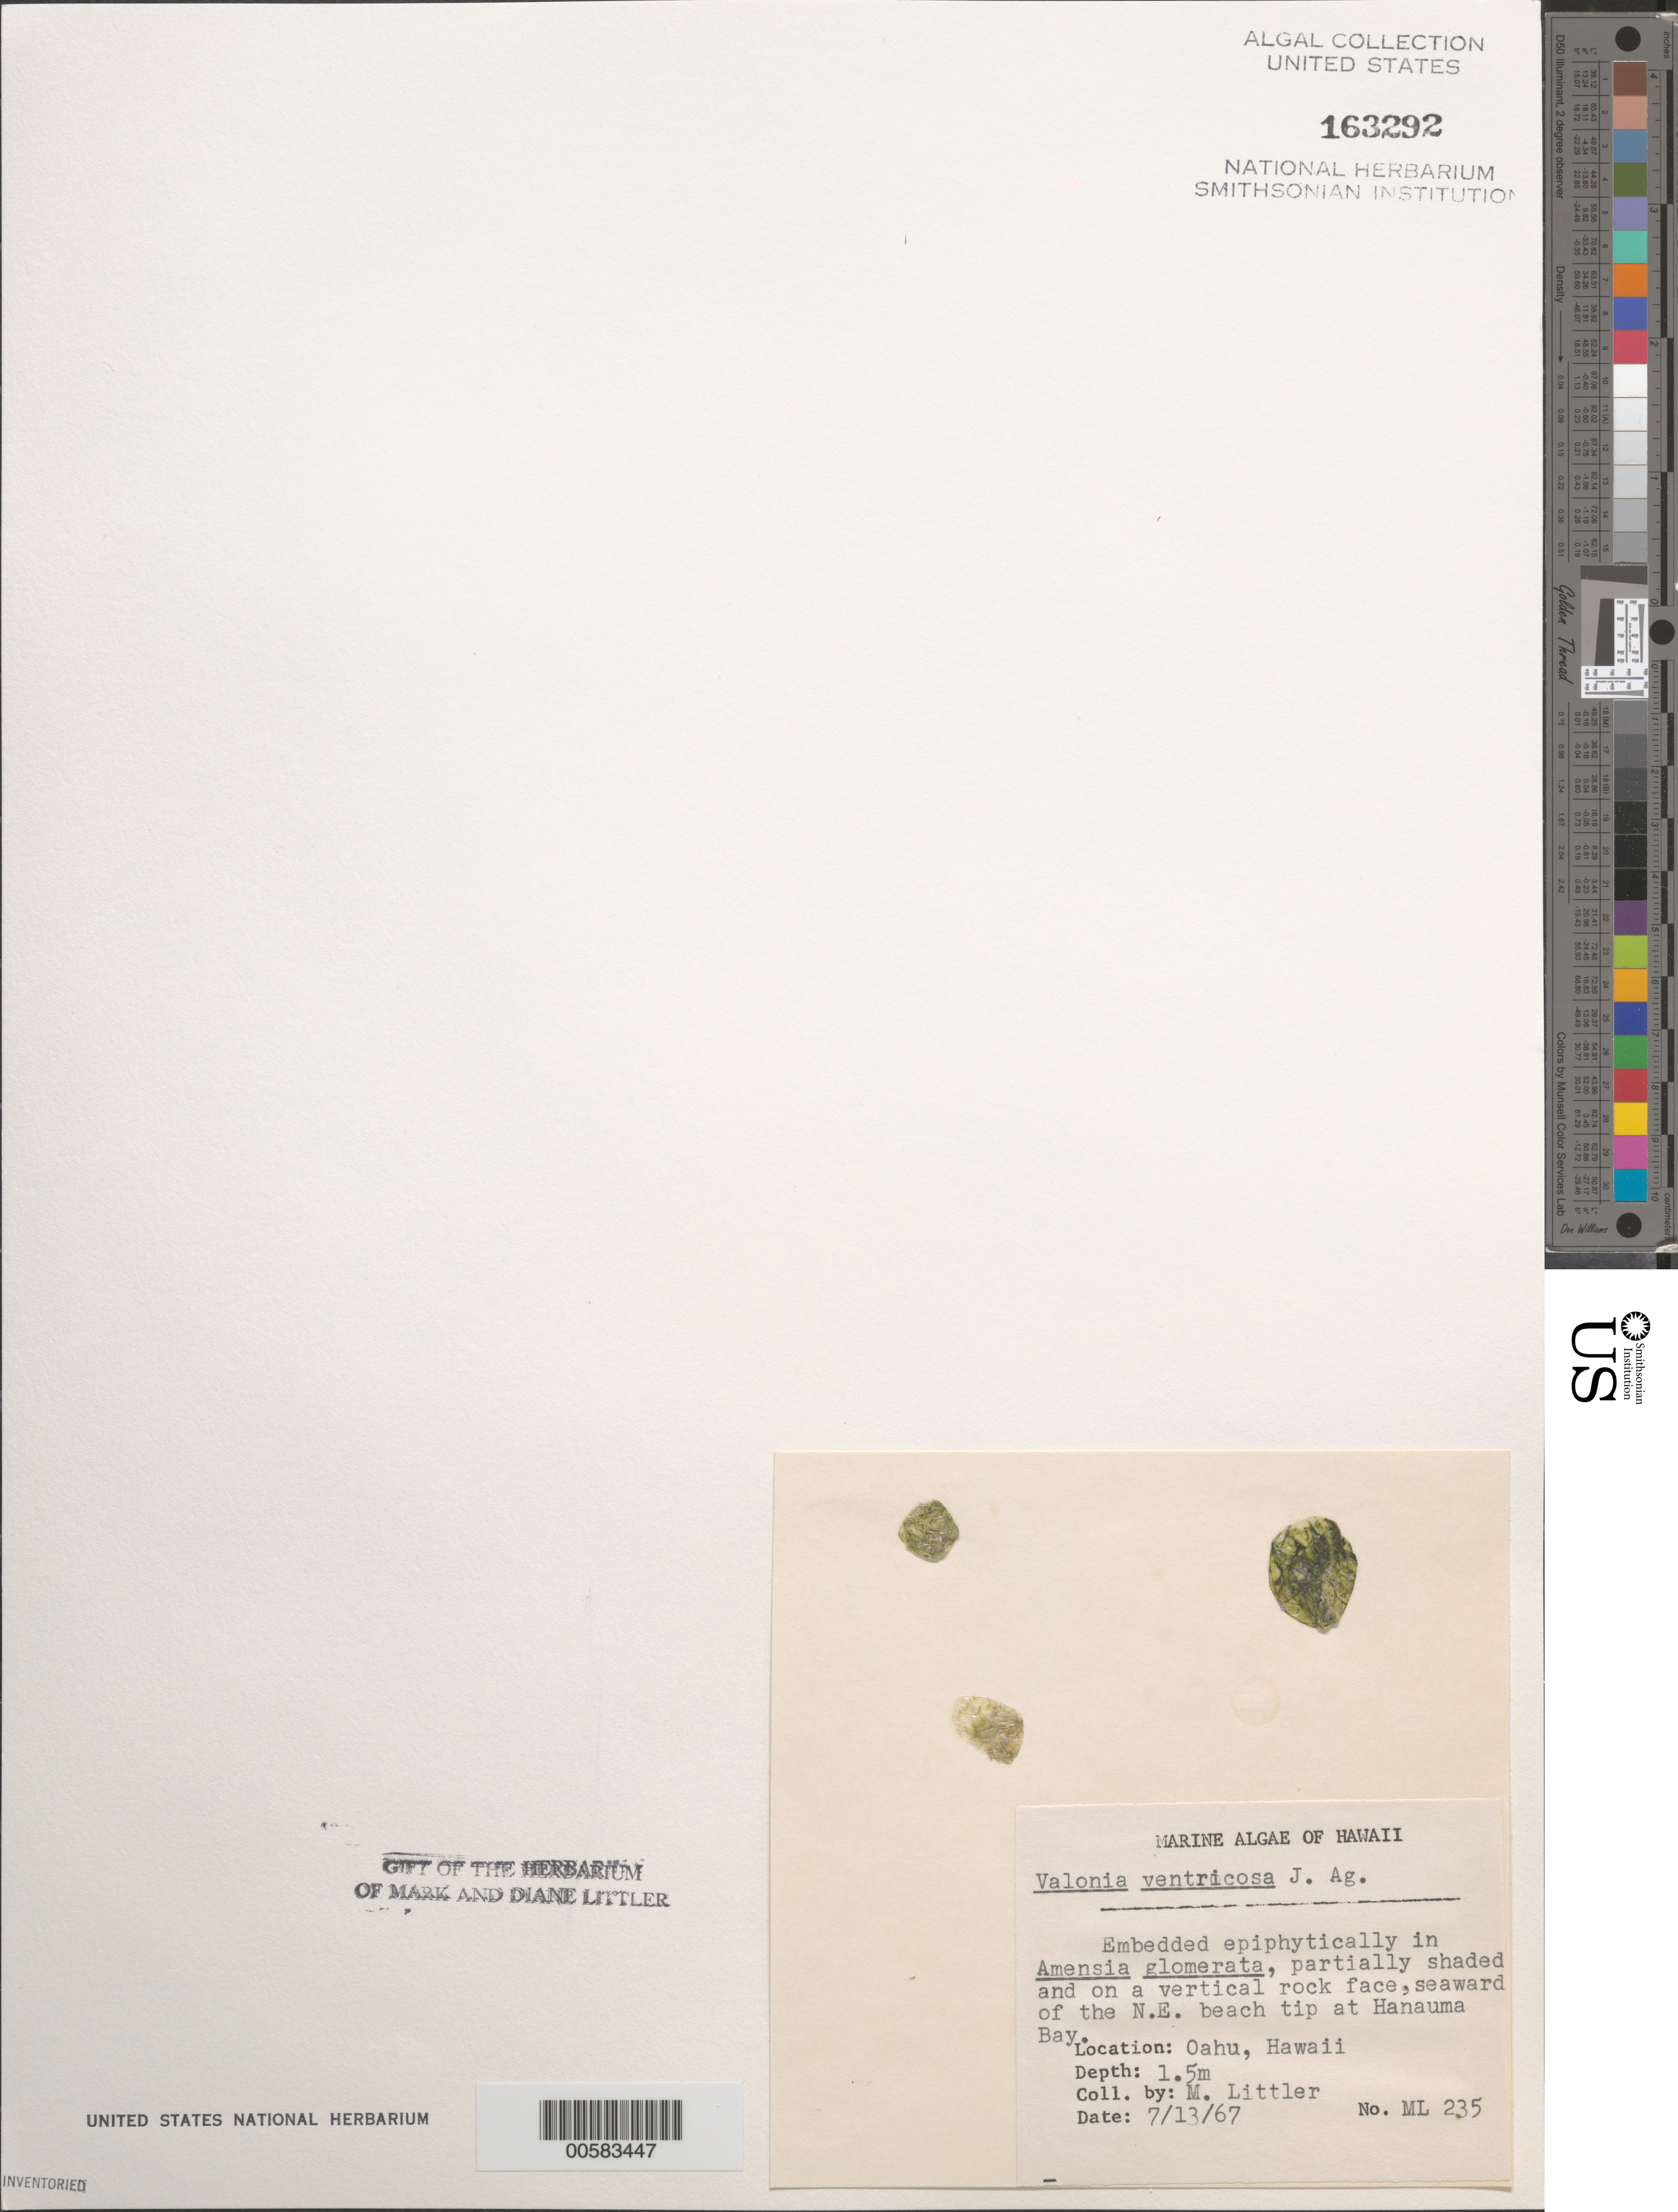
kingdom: Plantae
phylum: Chlorophyta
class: Ulvophyceae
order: Siphonocladales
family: Valoniaceae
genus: Valonia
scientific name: Valonia ventricosa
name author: J. Agardh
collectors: M. M. Littler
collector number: ML 235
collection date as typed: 13 Jul 1967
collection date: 1967-07-13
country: United States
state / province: Hawaii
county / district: Honolulu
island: Oahu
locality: Hanauma Bay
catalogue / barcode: US 163292